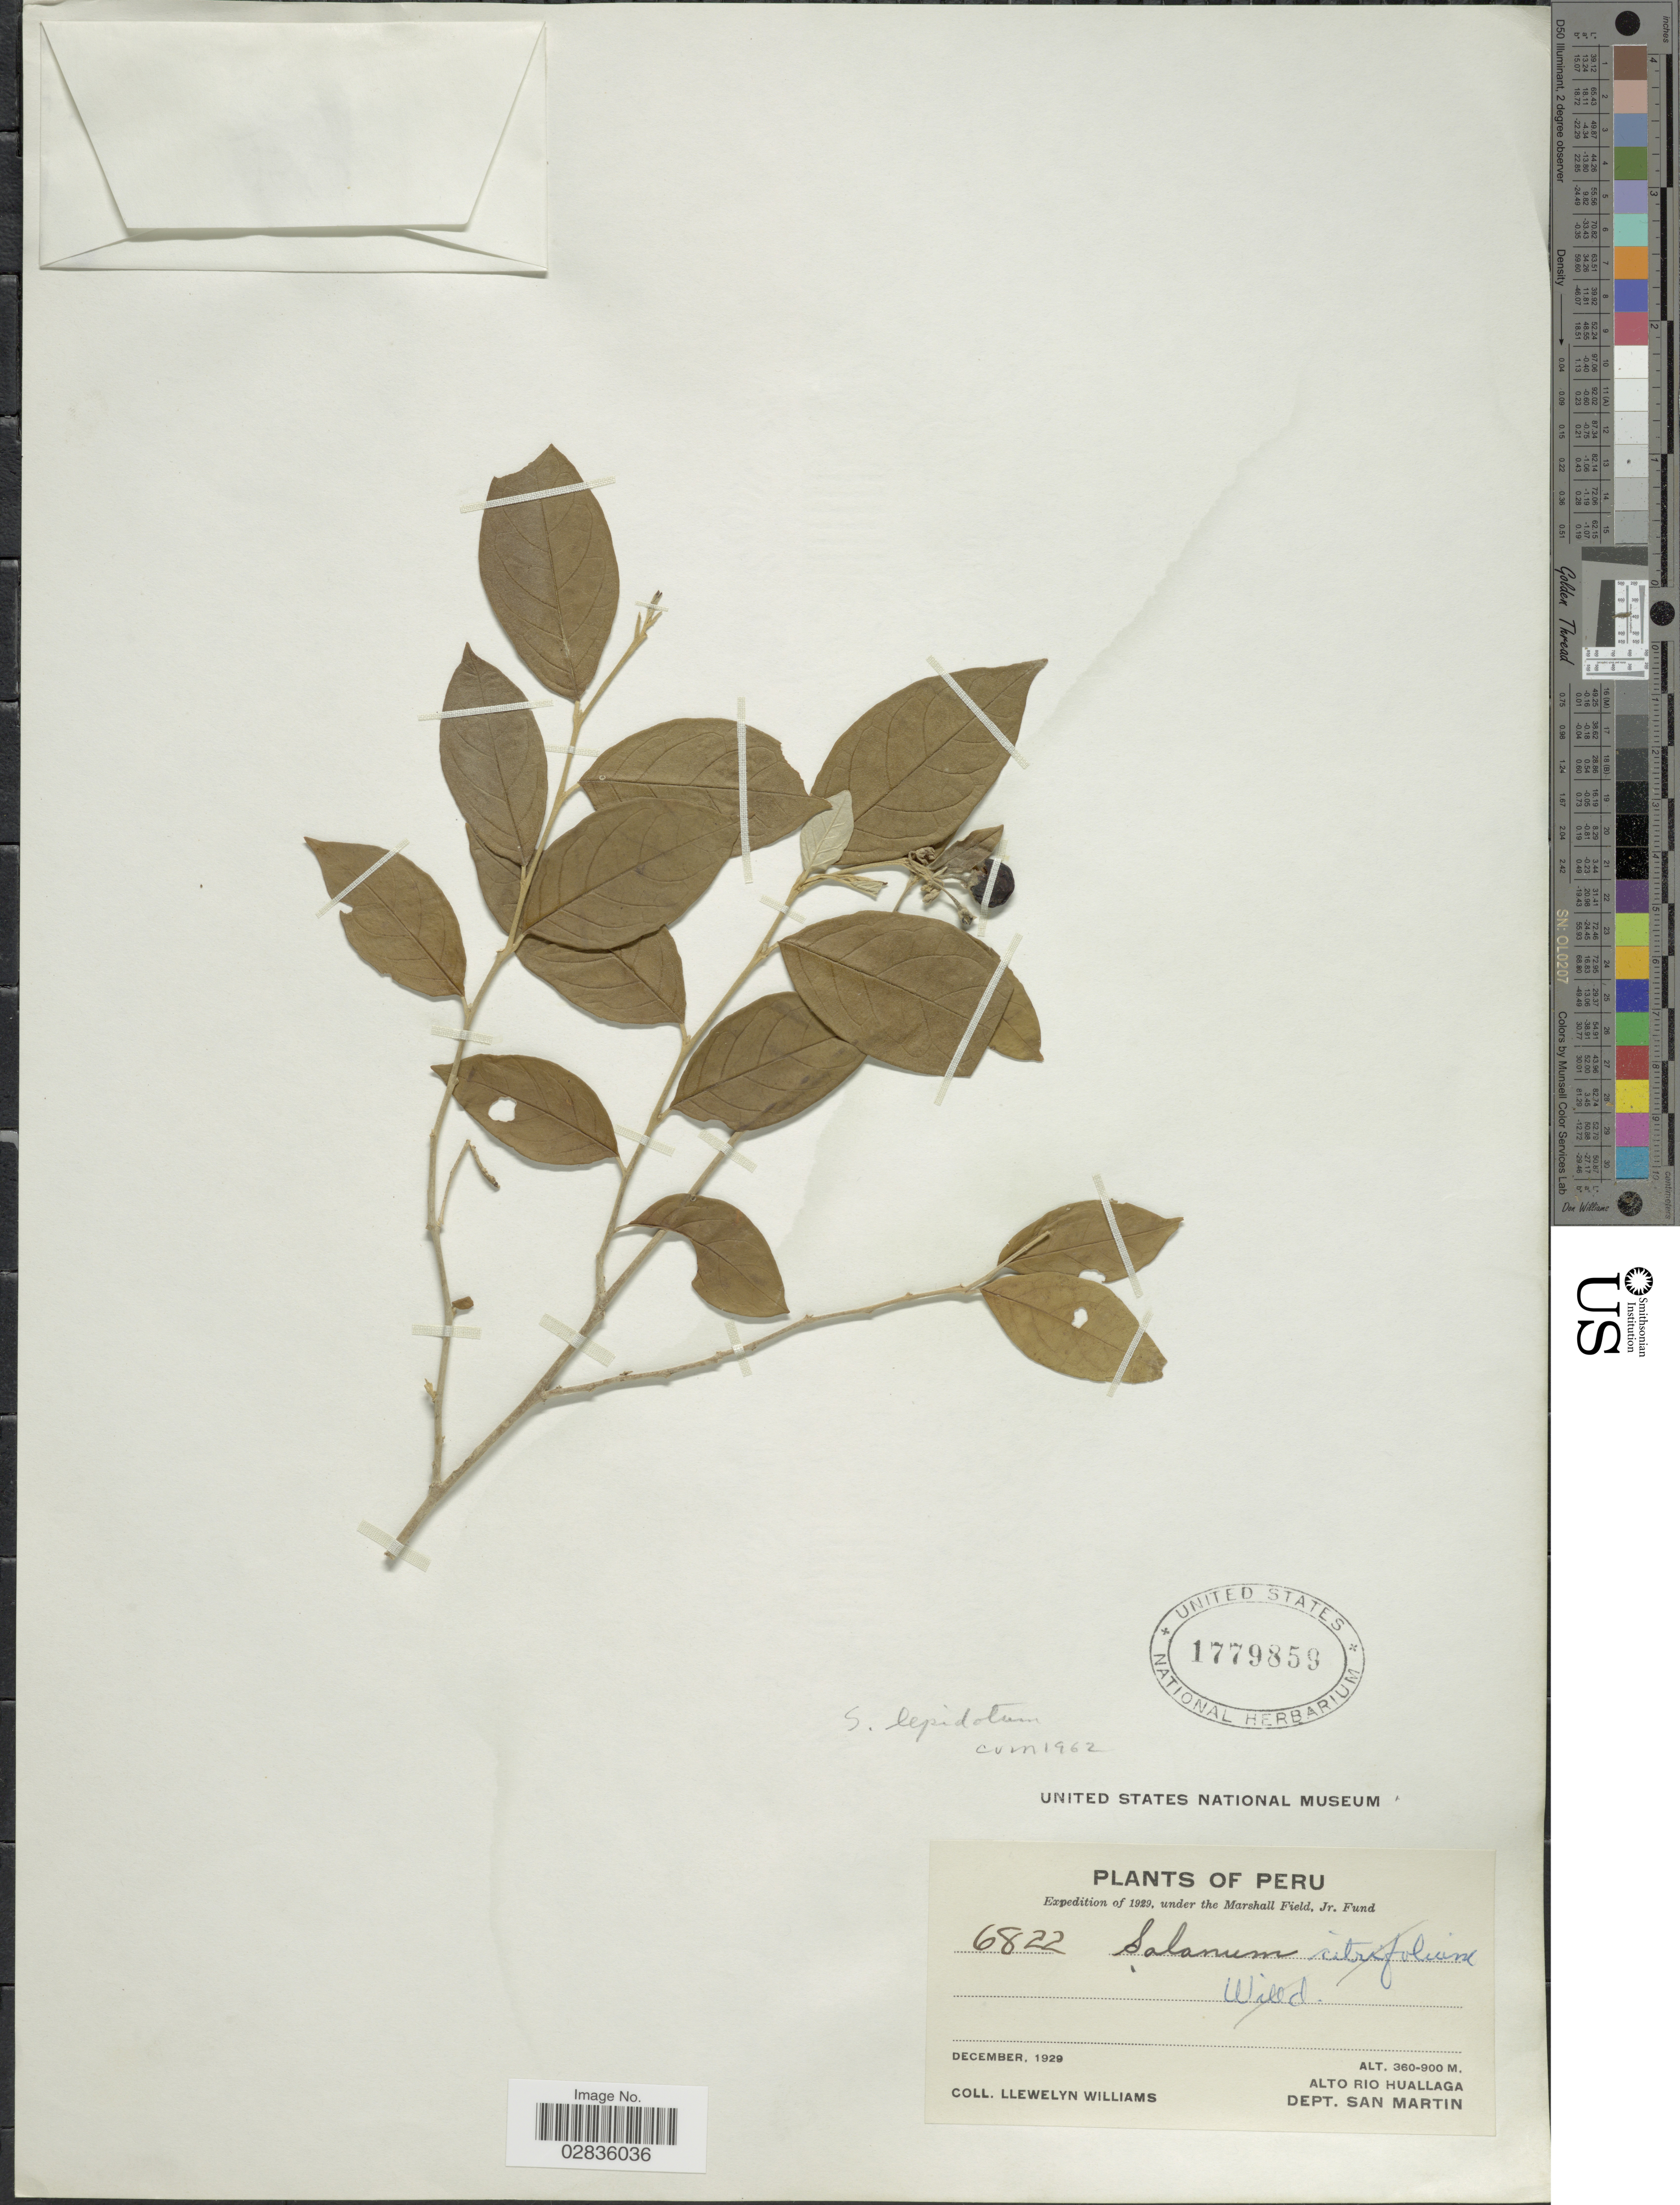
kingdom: Plantae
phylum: Tracheophyta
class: Magnoliopsida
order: Solanales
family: Solanaceae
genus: Solanum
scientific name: Solanum lepidotum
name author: Humb. & Bonpl. ex Dunal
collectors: Ll. Williams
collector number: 6822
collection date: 1929-12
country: Peru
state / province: San Martín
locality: Alto Rio Huallaga. Dept. San Martin.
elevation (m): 360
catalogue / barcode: US 1779859